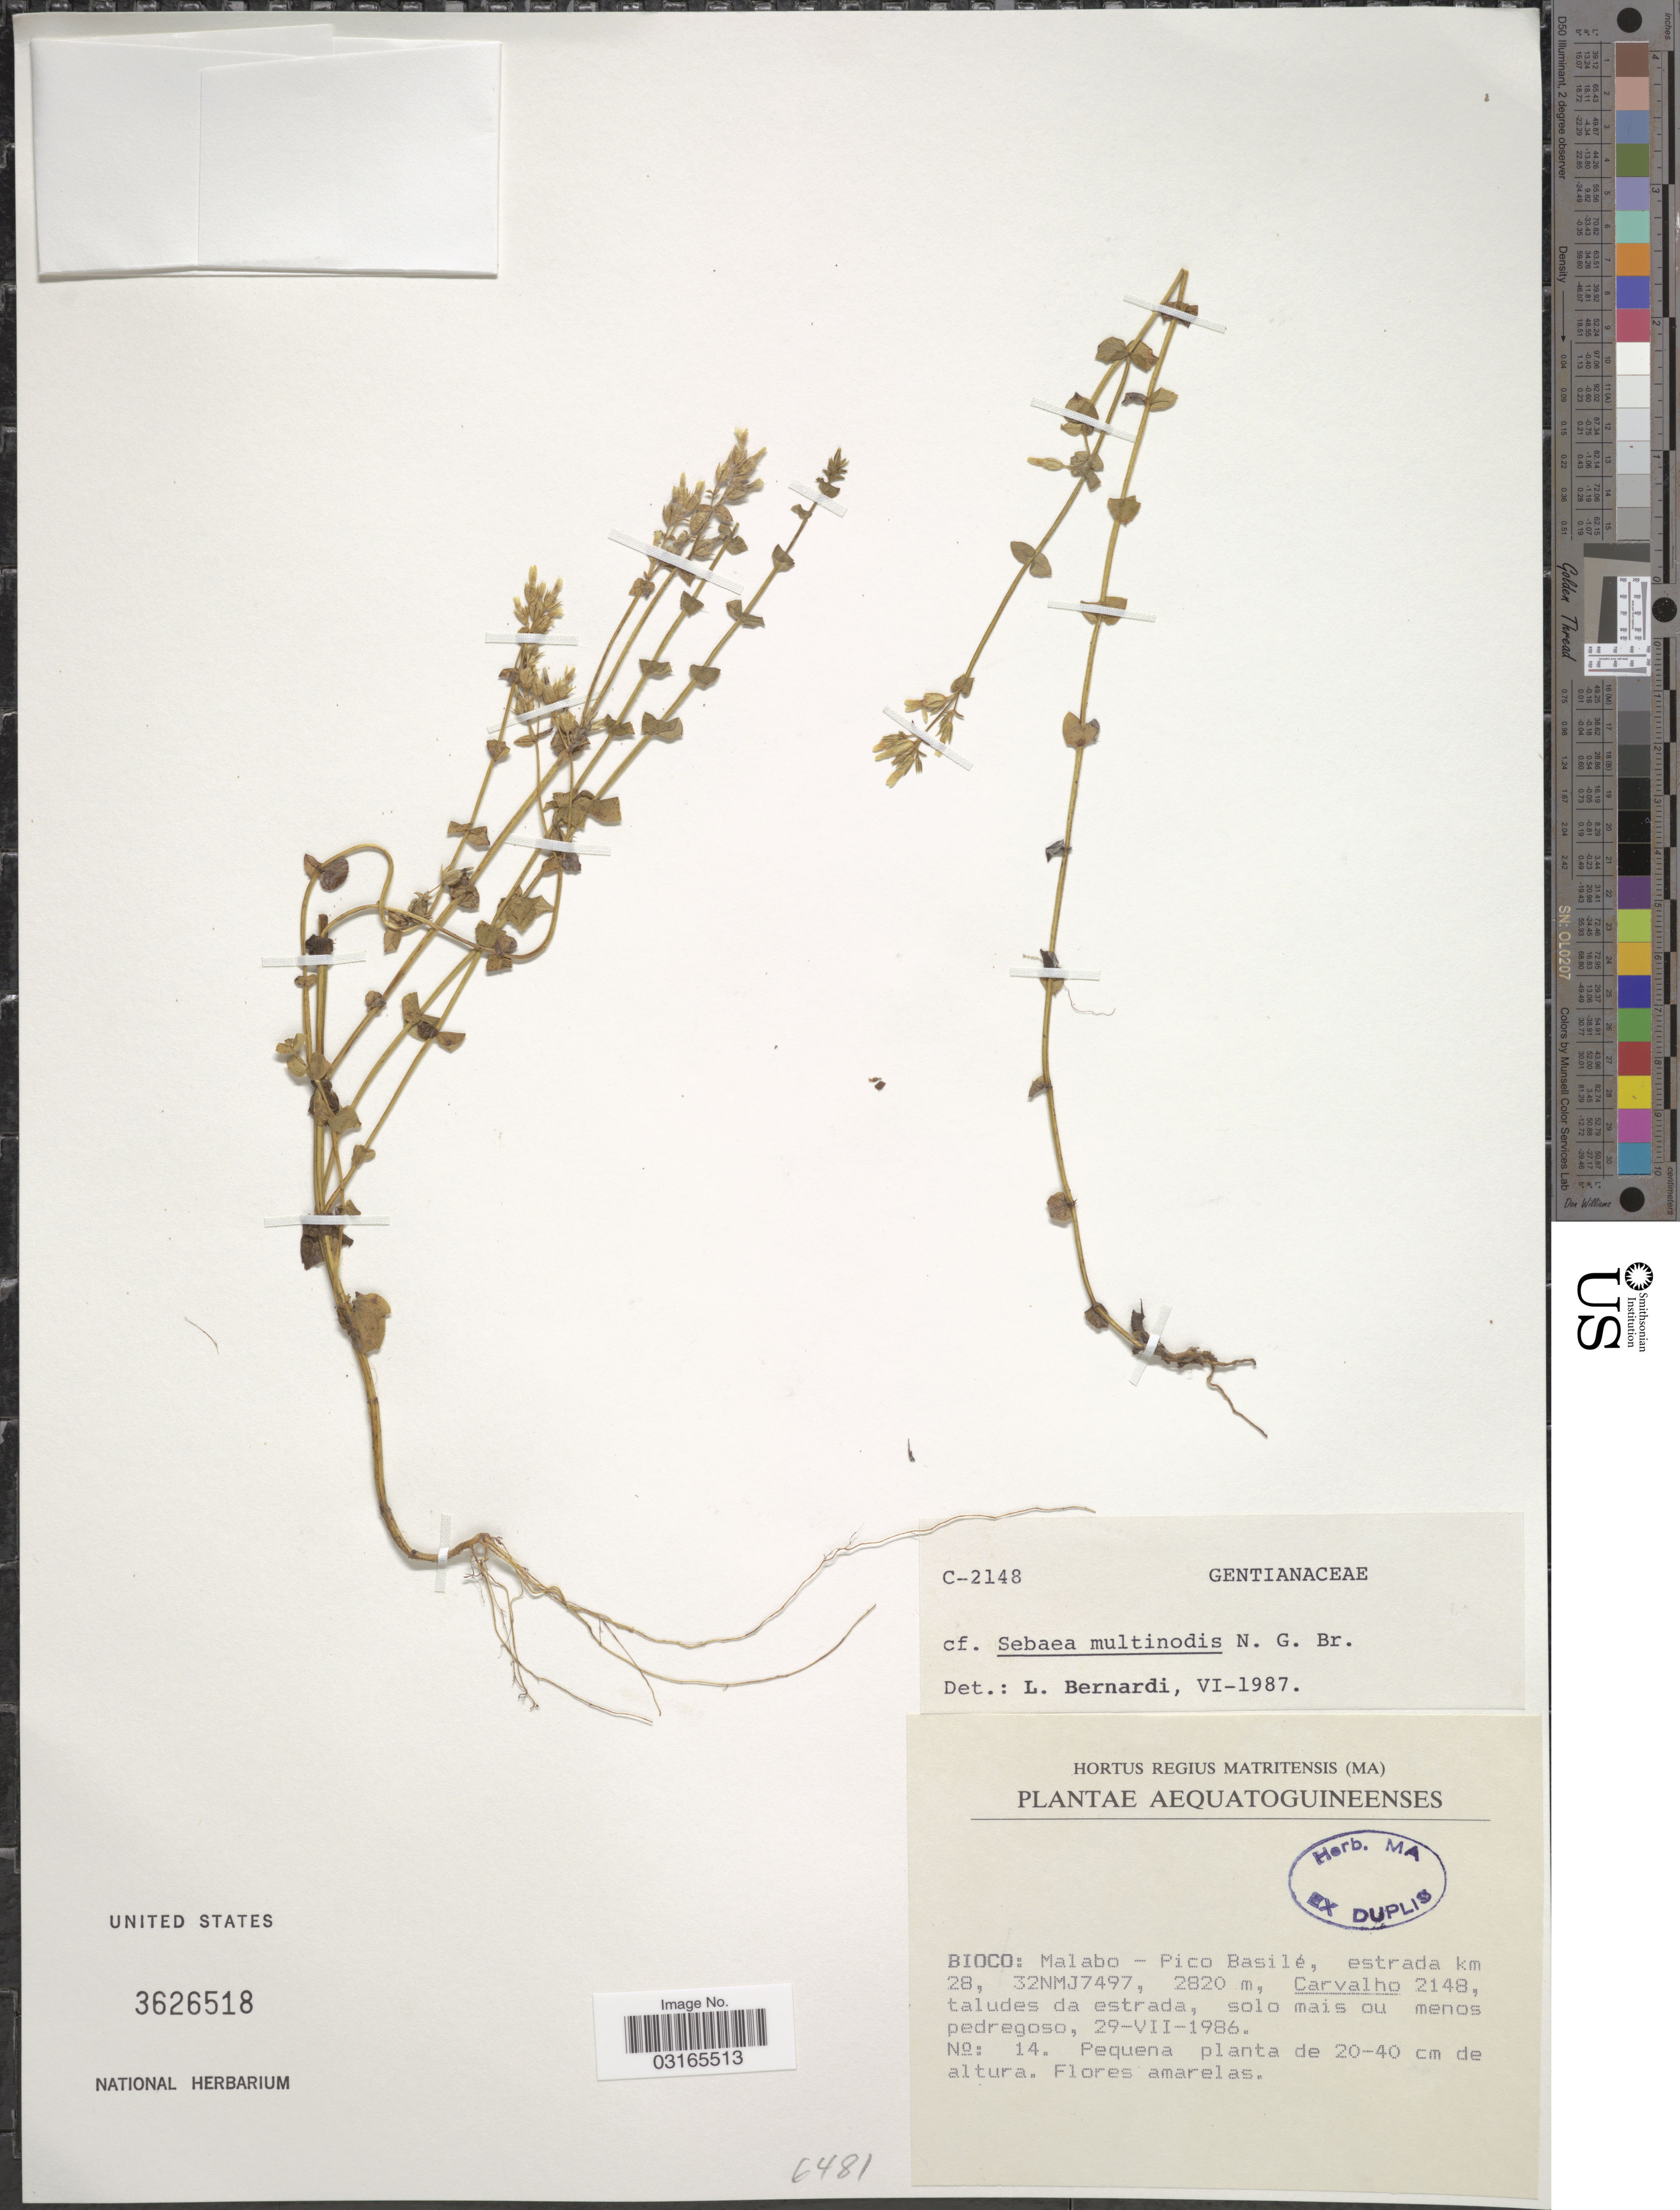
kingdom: Plantae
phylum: Tracheophyta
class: Magnoliopsida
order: Gentianales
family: Gentianaceae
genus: Sebaea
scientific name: Sebaea multinodis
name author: N.E. Br.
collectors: Carvalho, --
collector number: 2148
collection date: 1986-07-29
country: Equatorial Guinea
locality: Bioco: Malabo - Pico Basilé, estrada km 28, 32NMJ7497.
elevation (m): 2820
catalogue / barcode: US 3626518